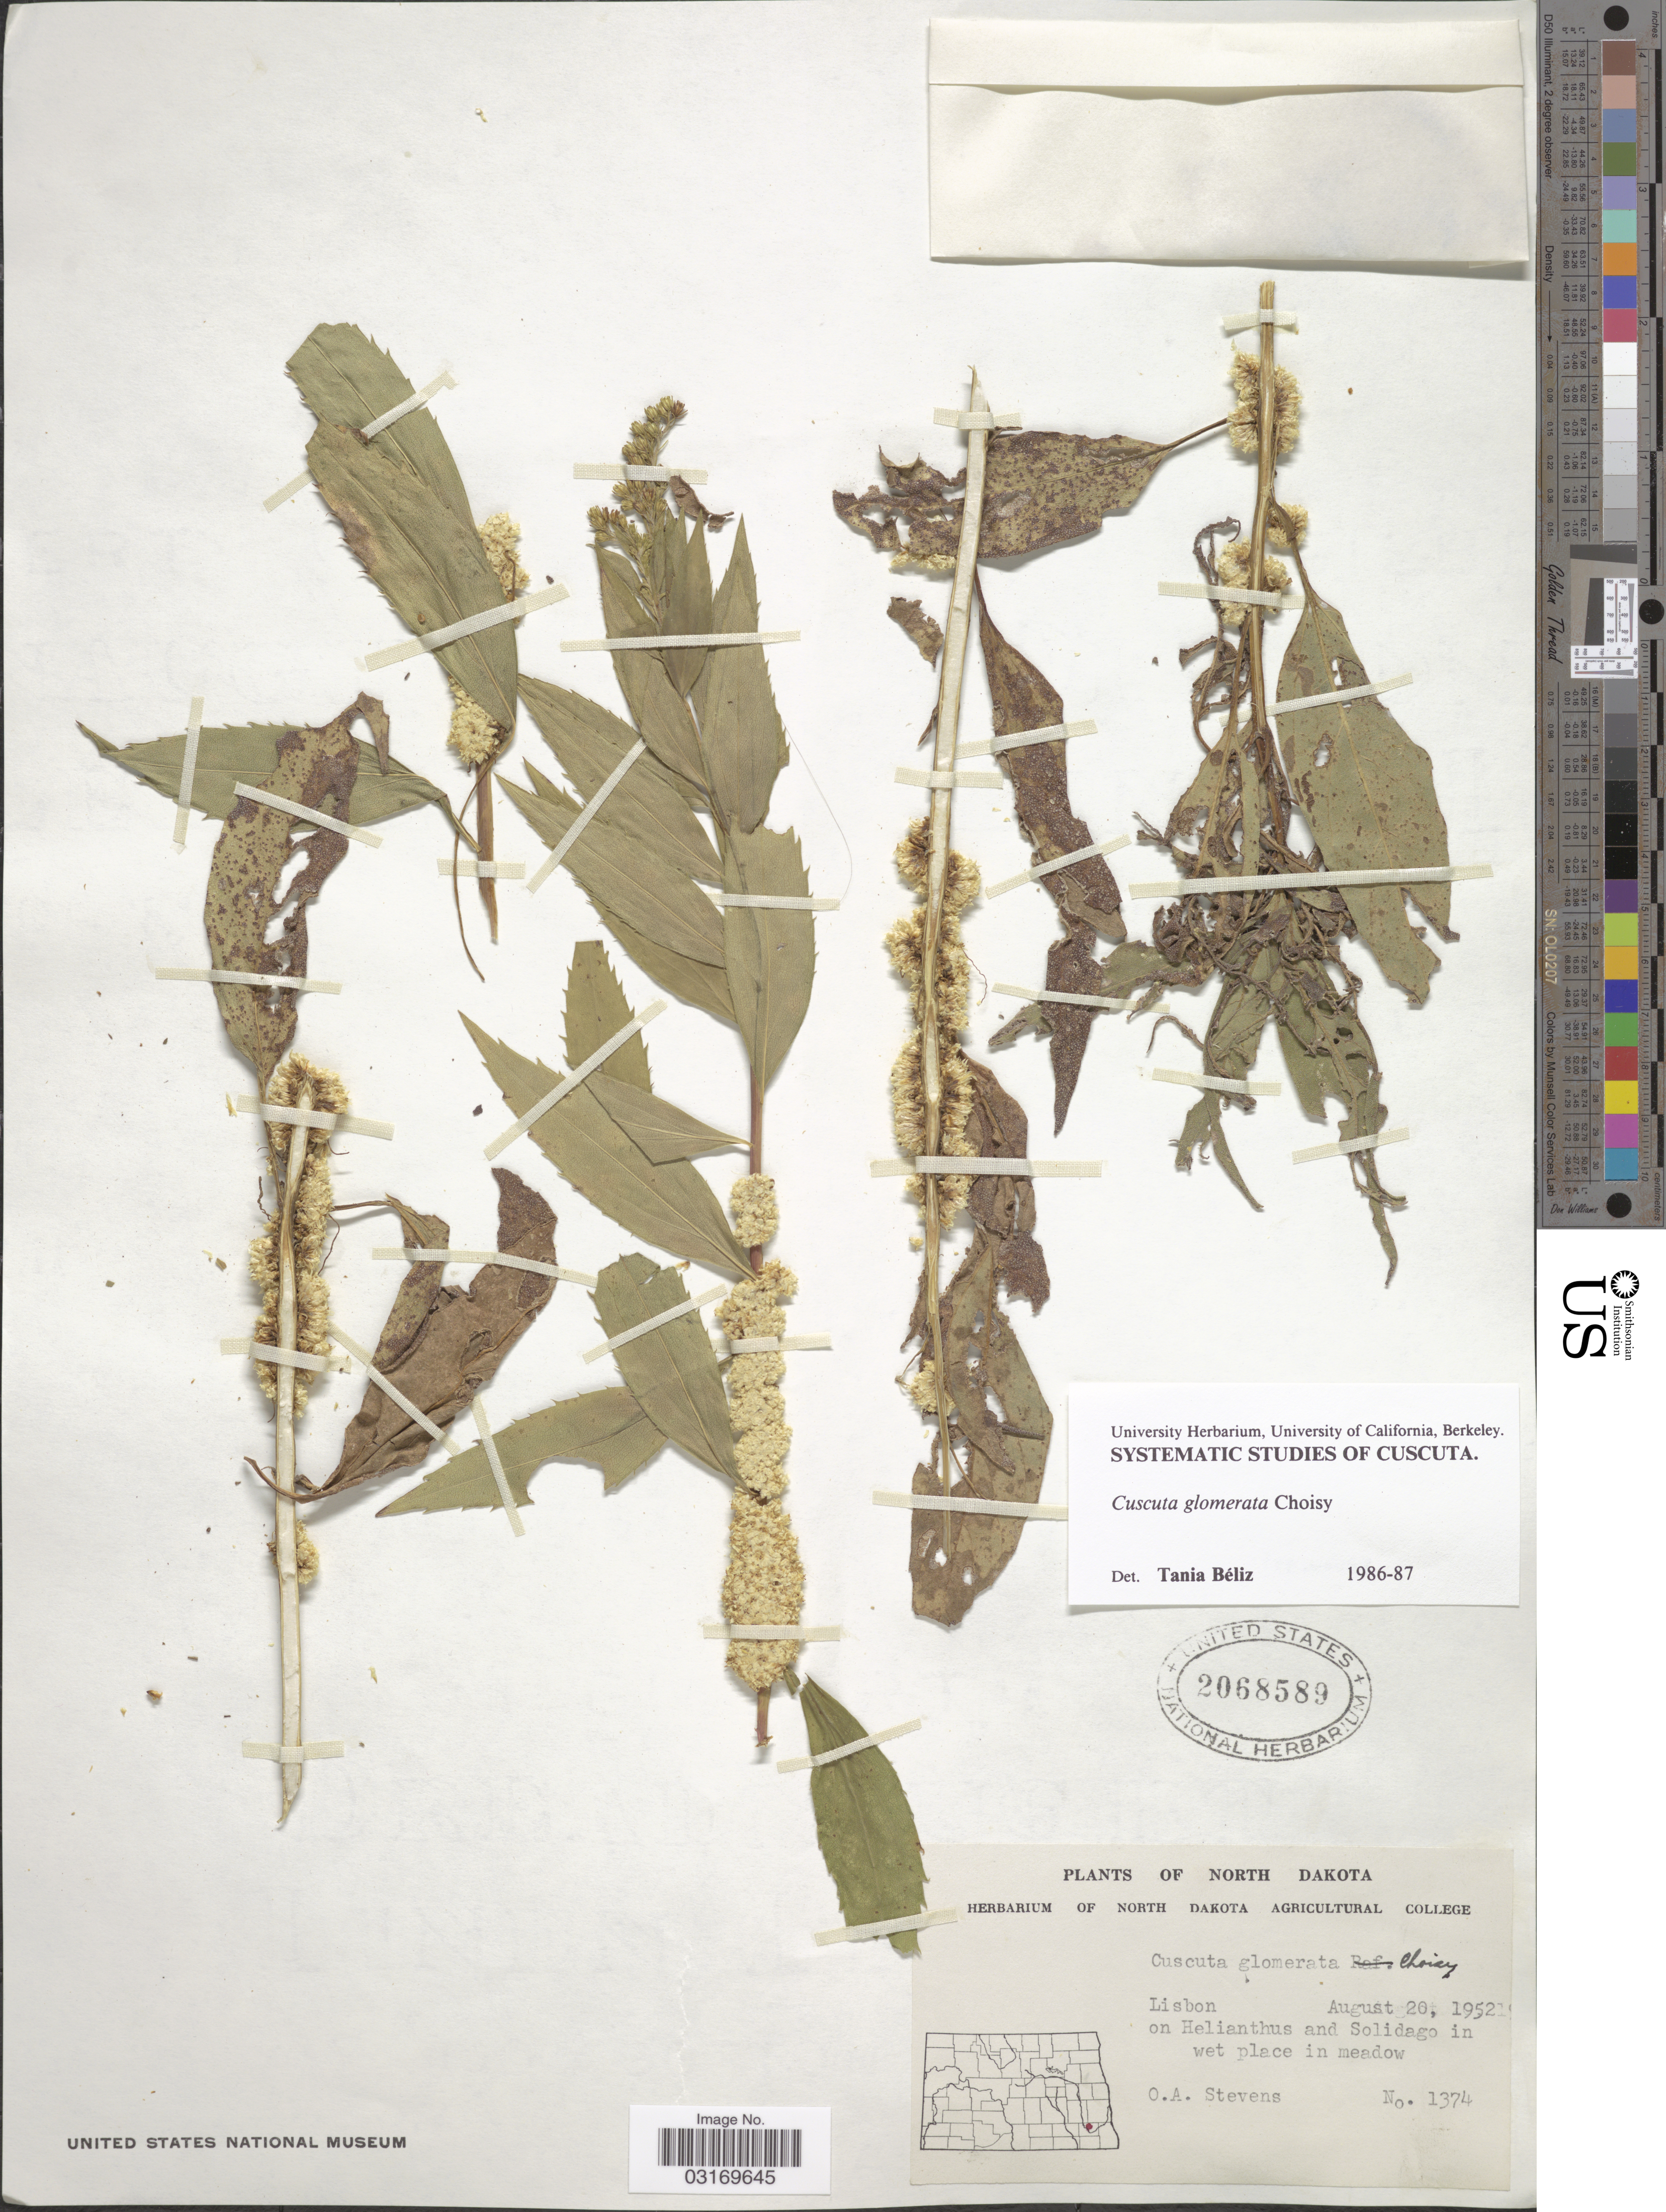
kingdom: Plantae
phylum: Tracheophyta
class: Magnoliopsida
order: Solanales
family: Convolvulaceae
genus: Cuscuta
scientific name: Cuscuta glomerata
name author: Chris.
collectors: O. A. Stevens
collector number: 1374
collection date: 1952-08-20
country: United States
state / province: North Dakota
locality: Lisbon.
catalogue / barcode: US 2068589